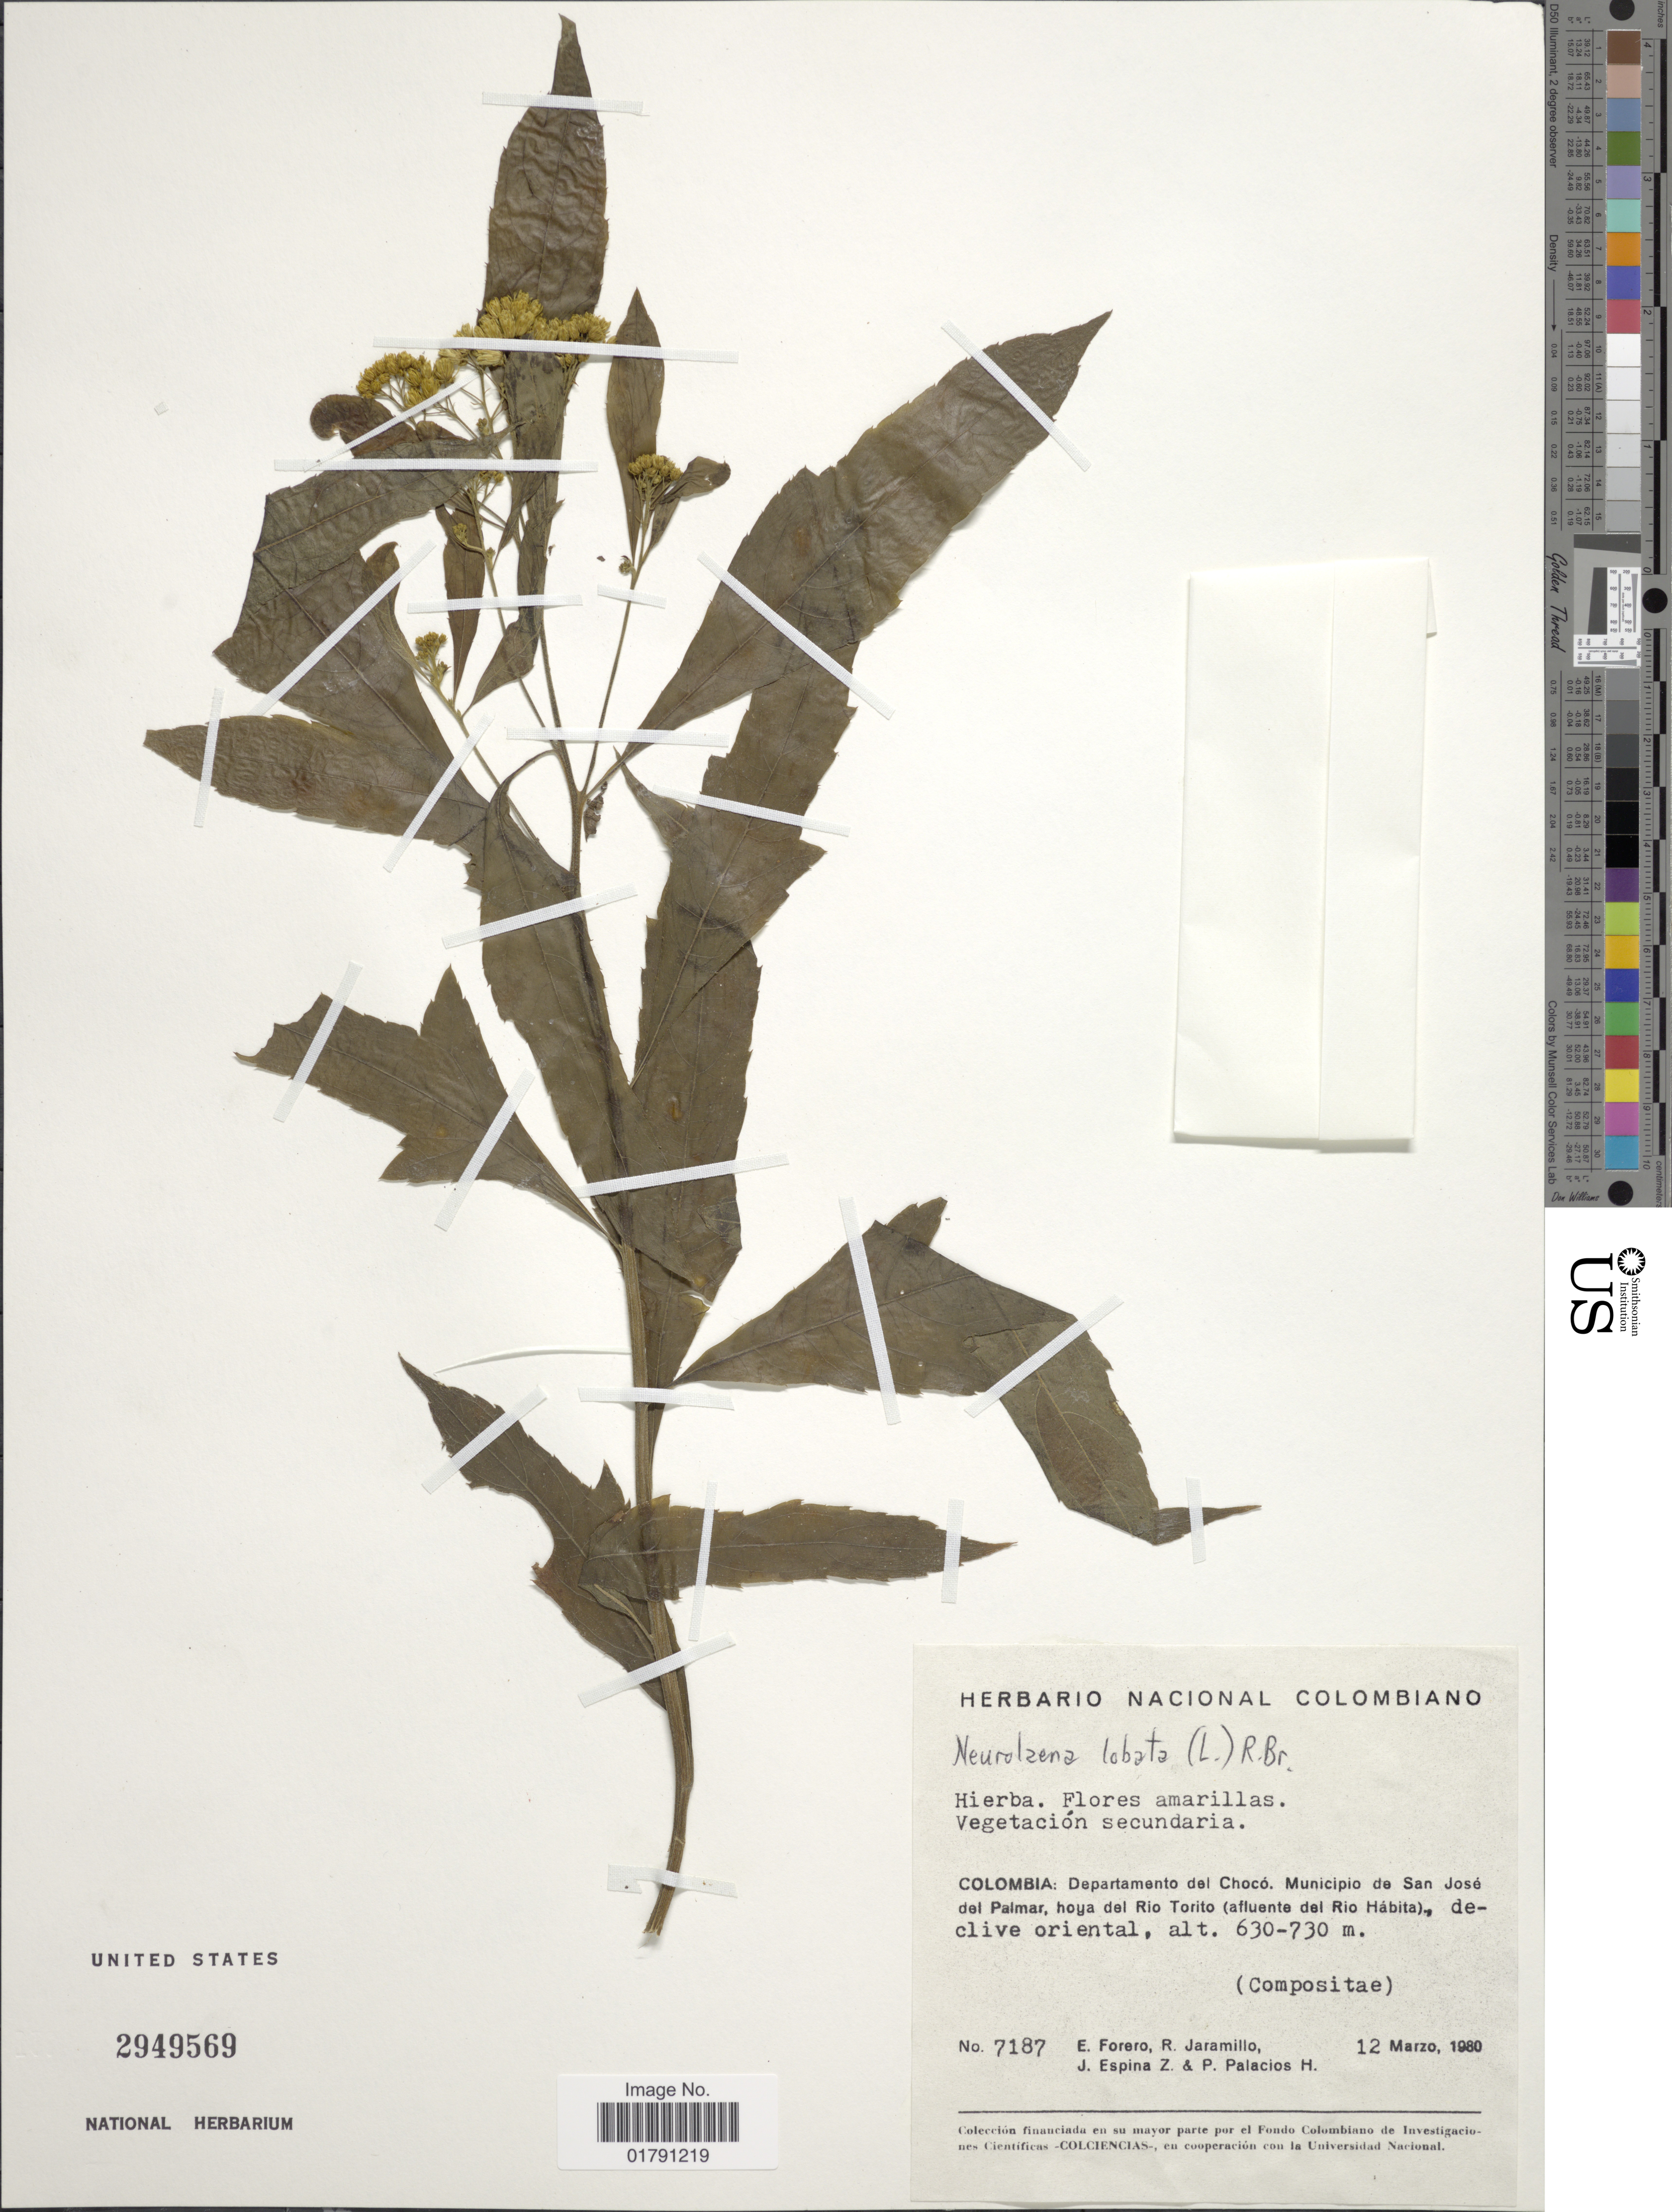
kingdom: Plantae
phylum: Tracheophyta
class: Magnoliopsida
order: Asterales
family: Asteraceae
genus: Neurolaena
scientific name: Neurolaena lobata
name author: (L.) R. Br. ex Cass.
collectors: E. Forero, R. Jaramillo M., J. Espina Z. & P. Palacios H.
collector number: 7187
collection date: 1980-03-12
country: Colombia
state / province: Chocó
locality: Municipio de San Jose de Palmar, hoya del Rio Torito (afluente del Rio Habita)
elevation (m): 630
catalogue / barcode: US 2949569